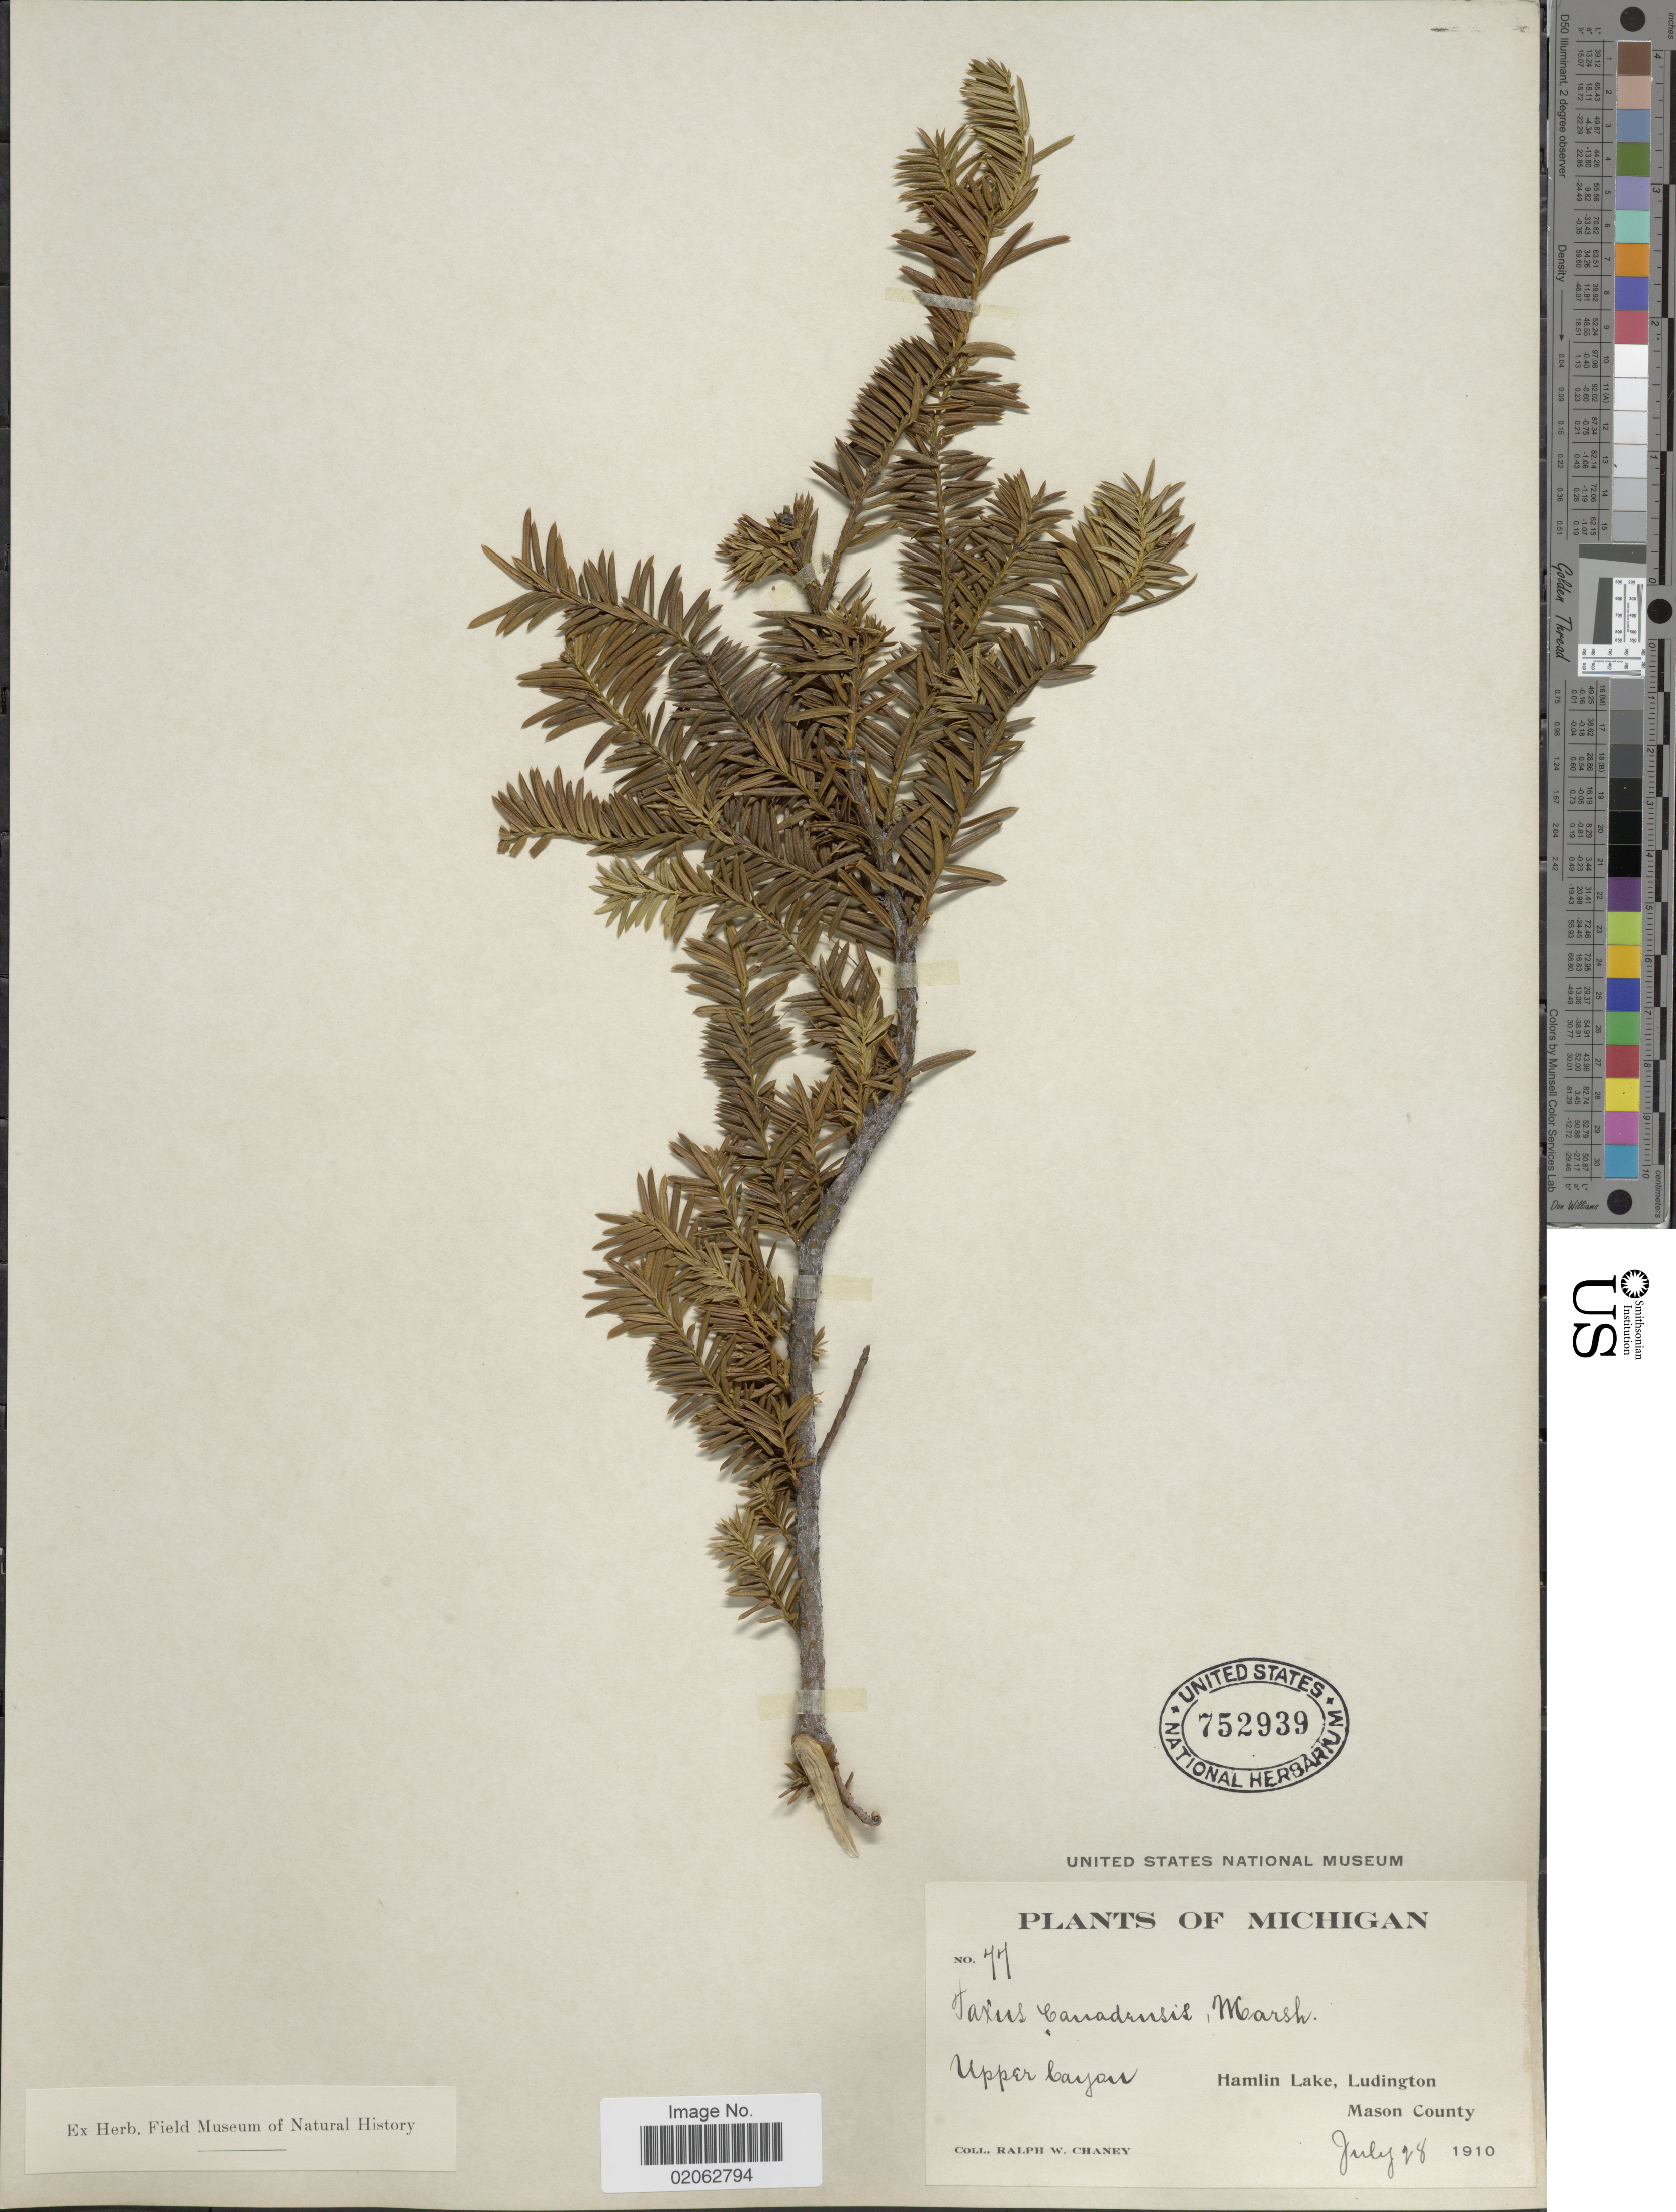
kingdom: Plantae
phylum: Tracheophyta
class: Pinopsida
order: Pinales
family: Taxaceae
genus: Taxus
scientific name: Taxus canadensis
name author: Marshall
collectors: R. Chaney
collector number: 77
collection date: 1910-07-28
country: United States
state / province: Michigan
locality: Upper Cayon, Hamlin Lake, Ludington, Mason County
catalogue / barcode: US 752939